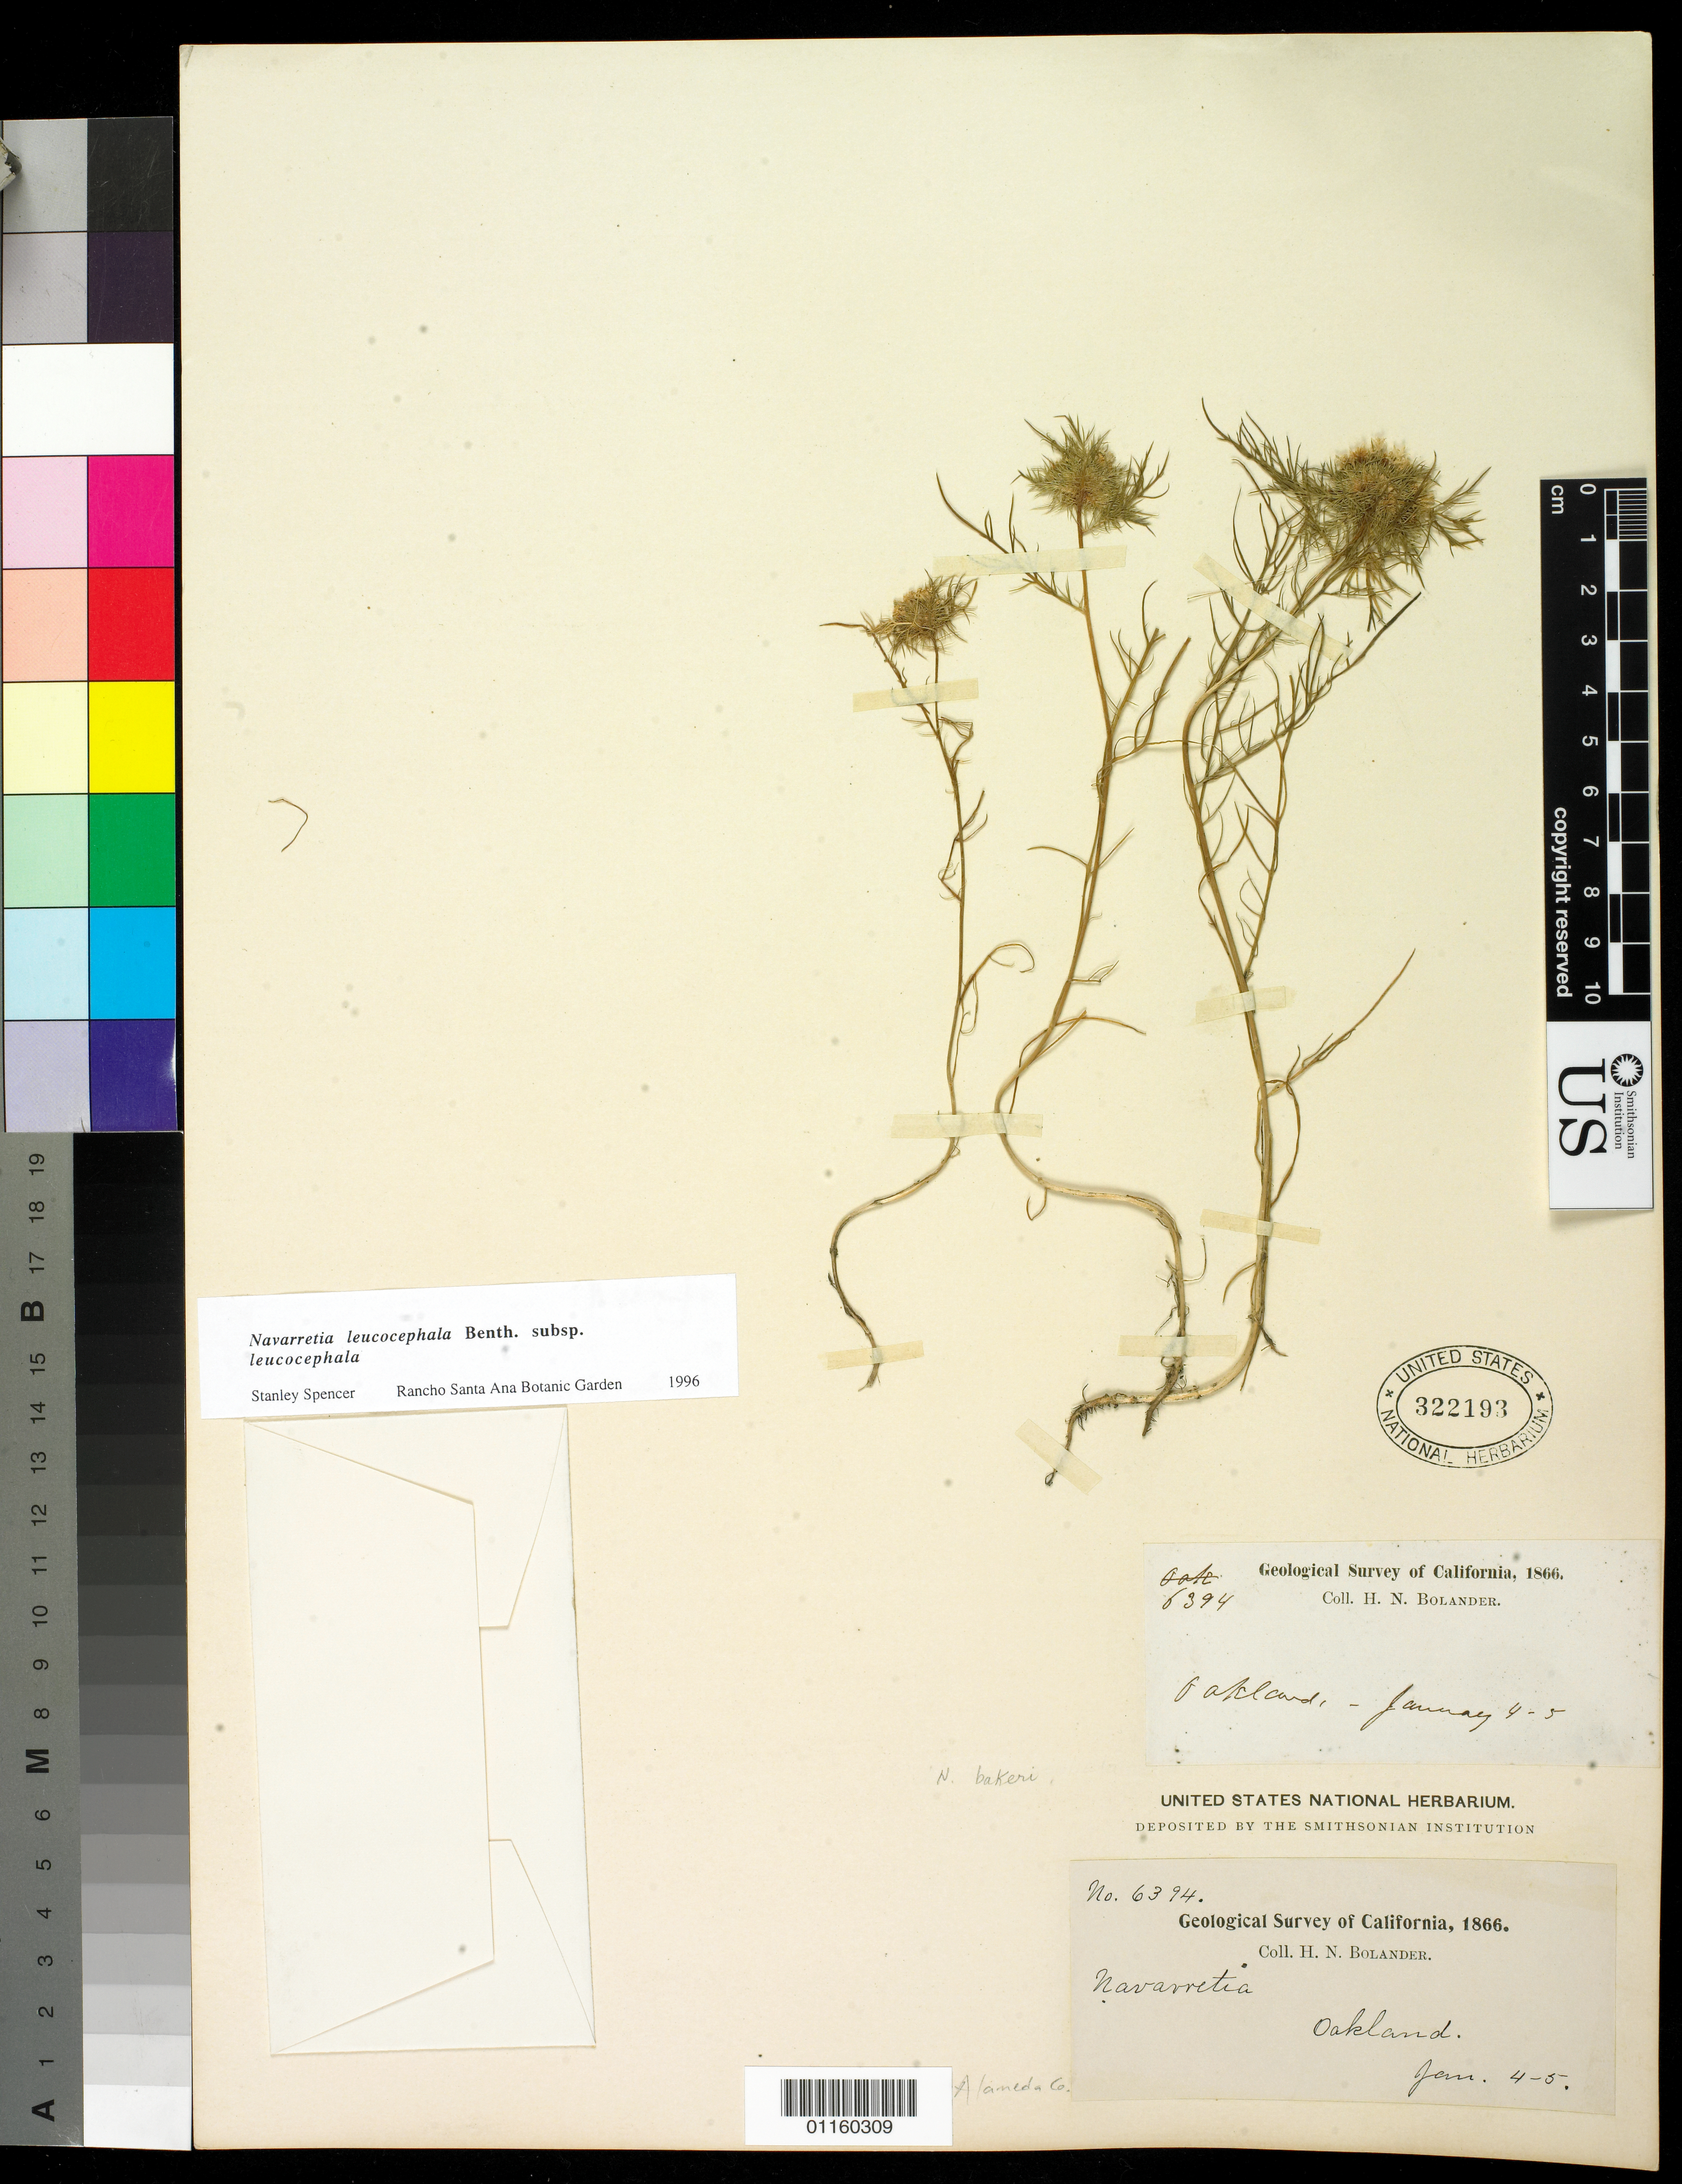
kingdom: Plantae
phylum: Tracheophyta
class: Magnoliopsida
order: Ericales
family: Polemoniaceae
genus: Navarretia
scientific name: Navarretia leucocephala subsp. leucocephala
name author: Benth.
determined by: Spencer, S. C.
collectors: H. Bolander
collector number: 6394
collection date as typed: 4 Jan 1866 and 5 Jan 1866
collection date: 1866-01-04,1866-01-05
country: United States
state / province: California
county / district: Alameda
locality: Oakland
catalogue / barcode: US 322193